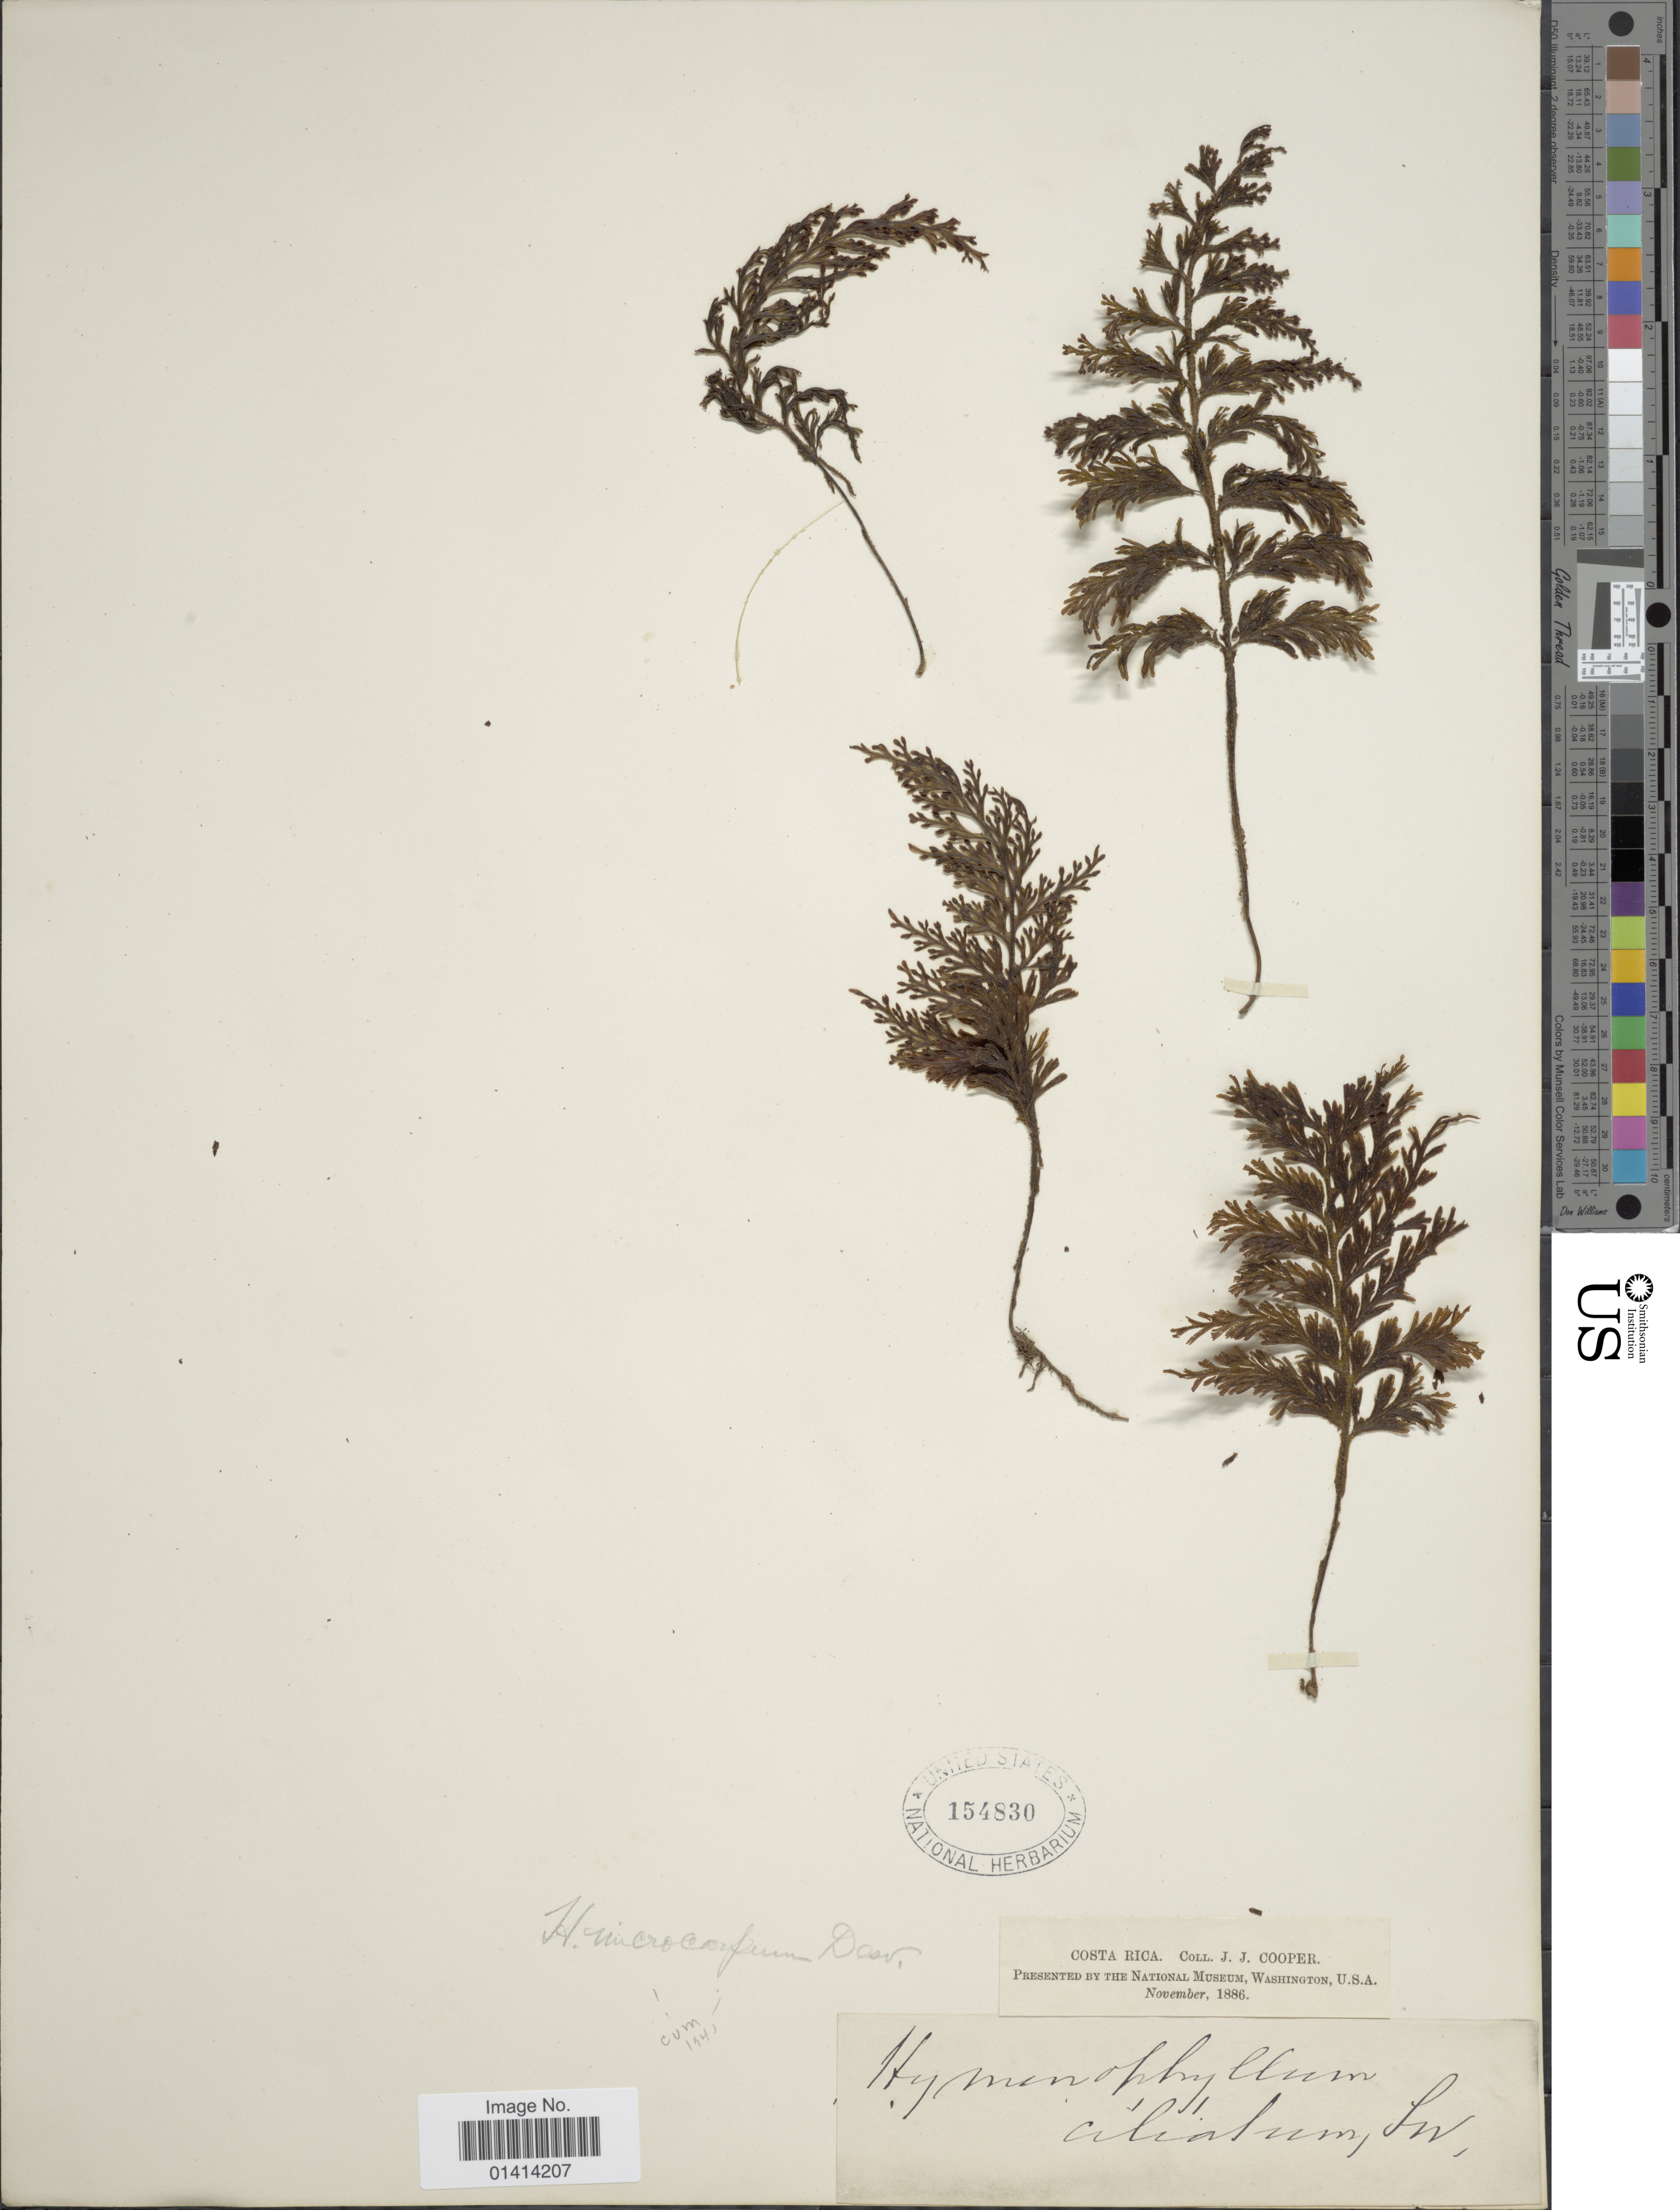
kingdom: Plantae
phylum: Tracheophyta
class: Polypodiopsida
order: Hymenophyllales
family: Hymenophyllaceae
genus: Hymenophyllum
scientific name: Hymenophyllum microcarpum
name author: (Desv.) Lellinger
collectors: J. J. Cooper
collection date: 1886-11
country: Costa Rica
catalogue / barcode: US 154830